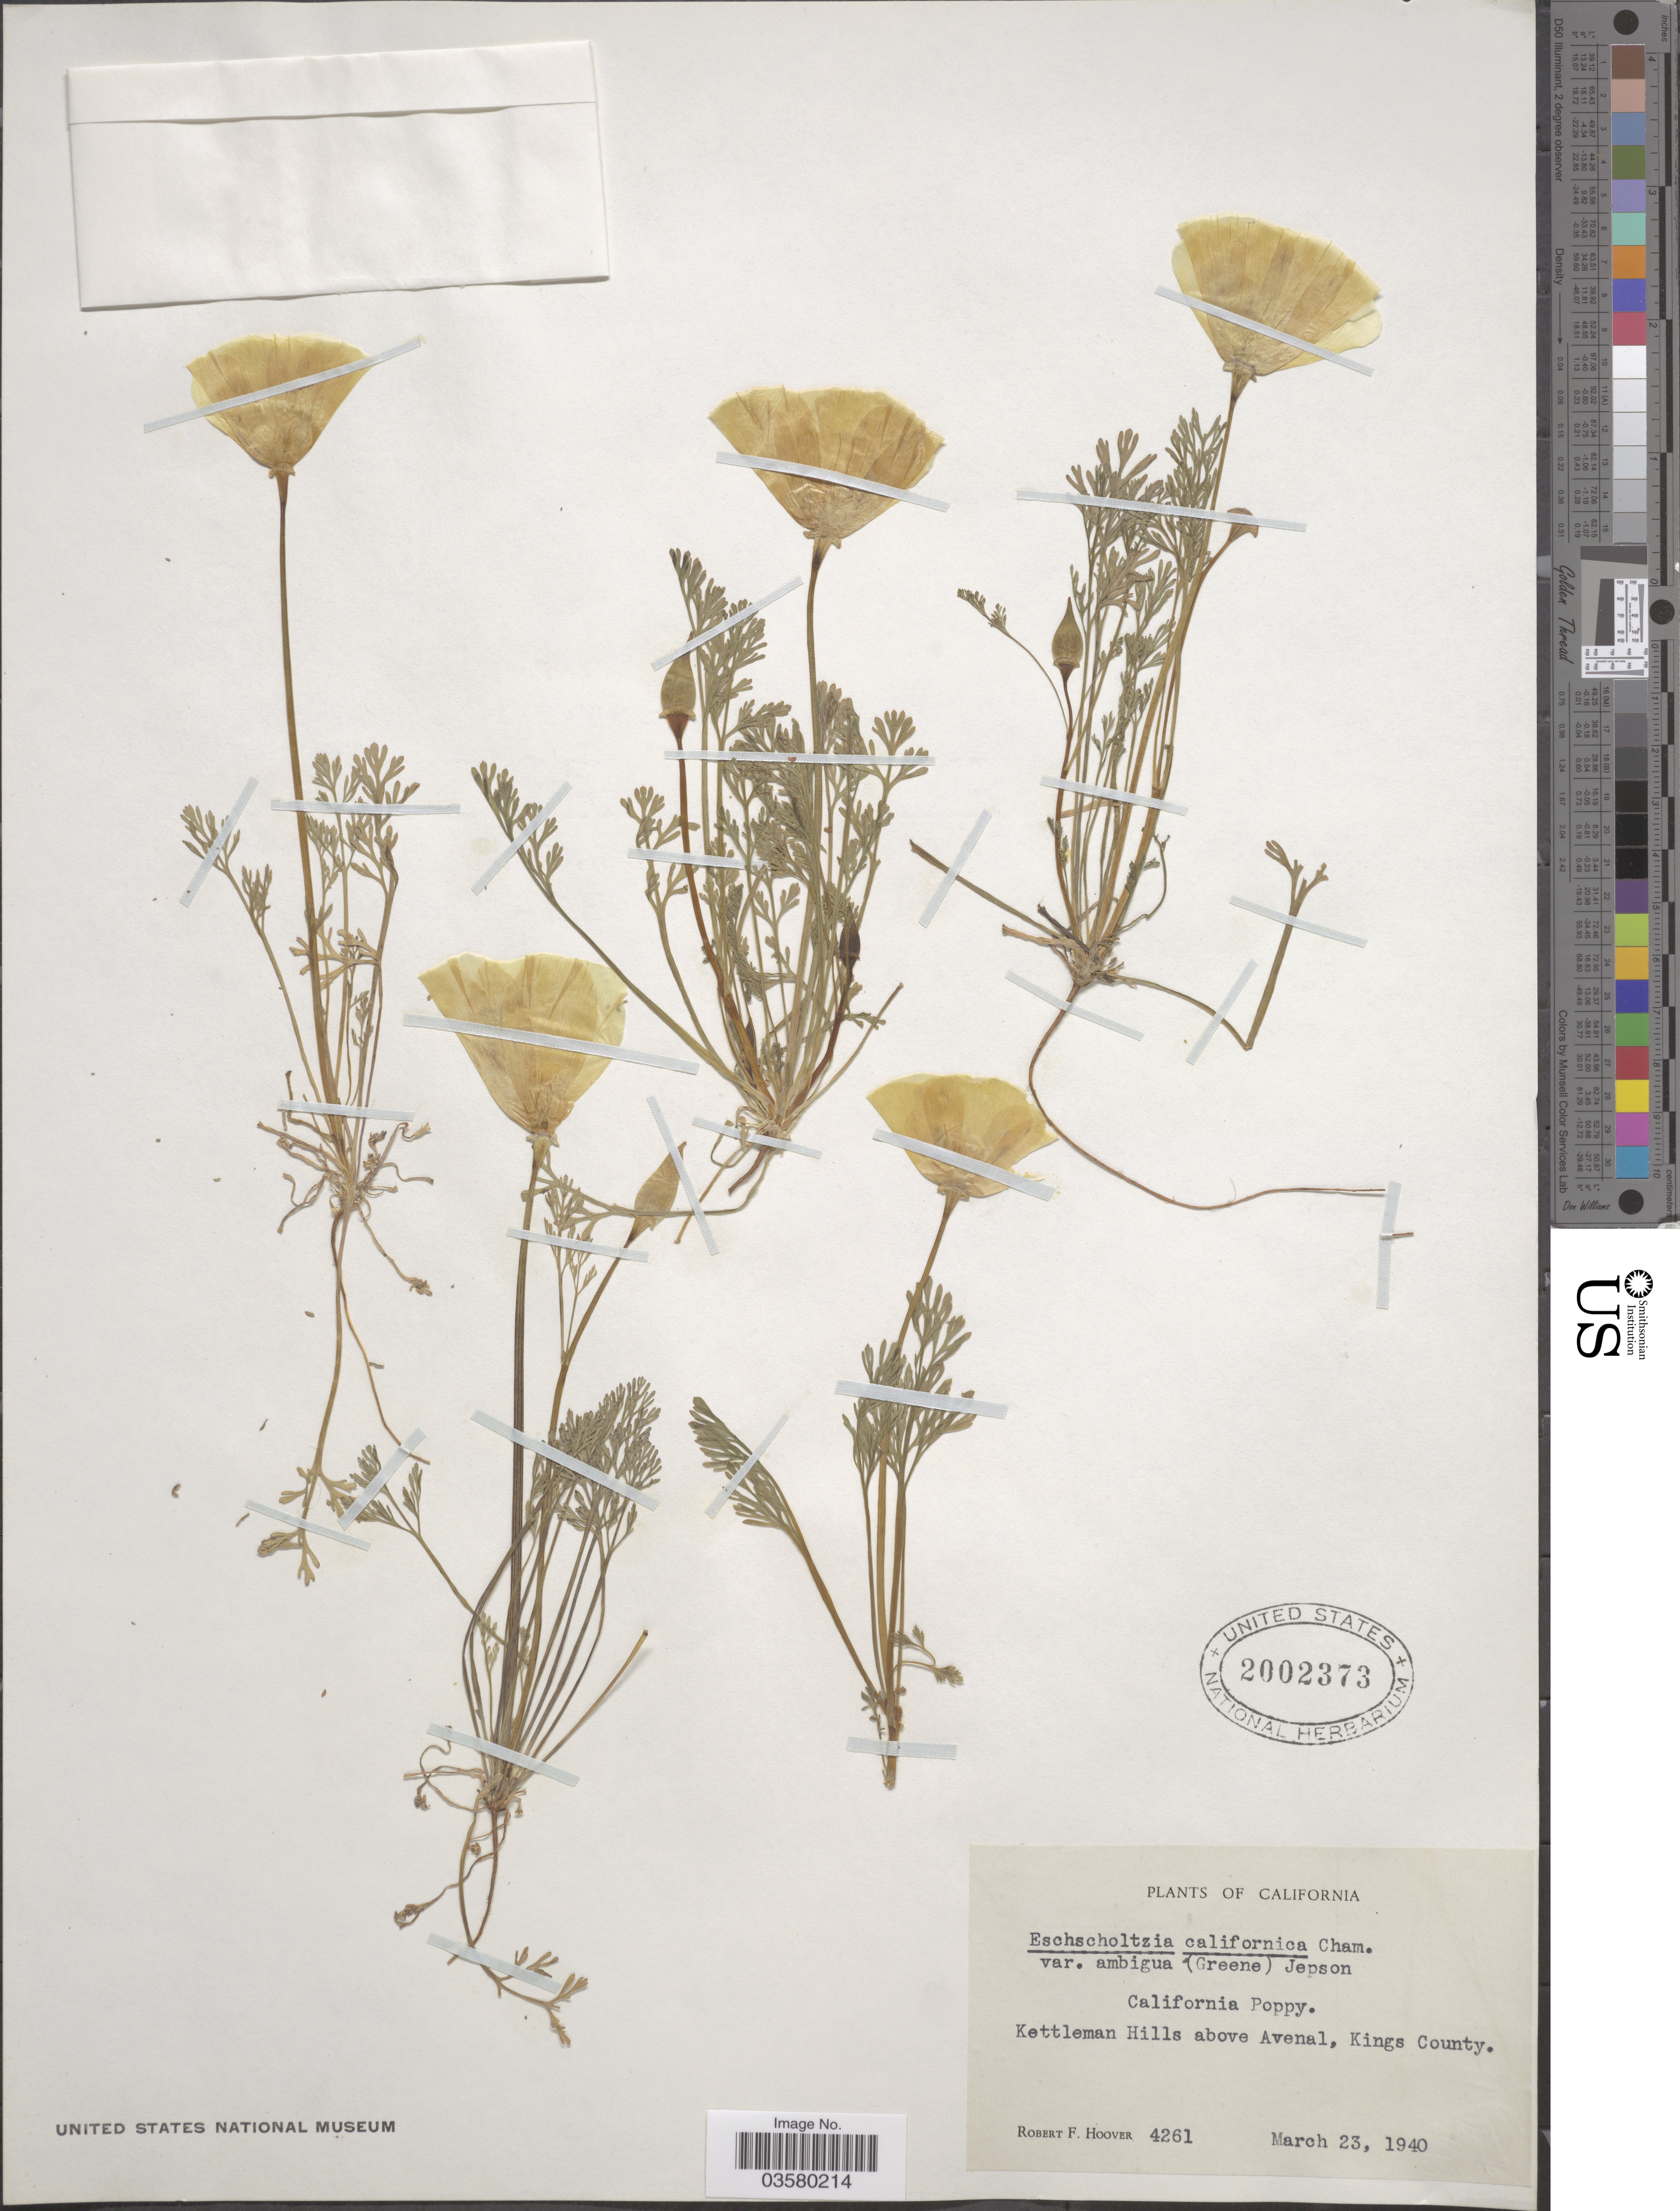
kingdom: Plantae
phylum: Tracheophyta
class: Magnoliopsida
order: Ranunculales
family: Papaveraceae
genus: Eschscholzia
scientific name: Eschscholzia californica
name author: Cham.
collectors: R. F. Hoover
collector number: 4261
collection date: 1940-03-23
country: United States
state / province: California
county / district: Kings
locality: Kettleman Hills above Avenal, Kings County.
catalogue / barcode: US 2002373